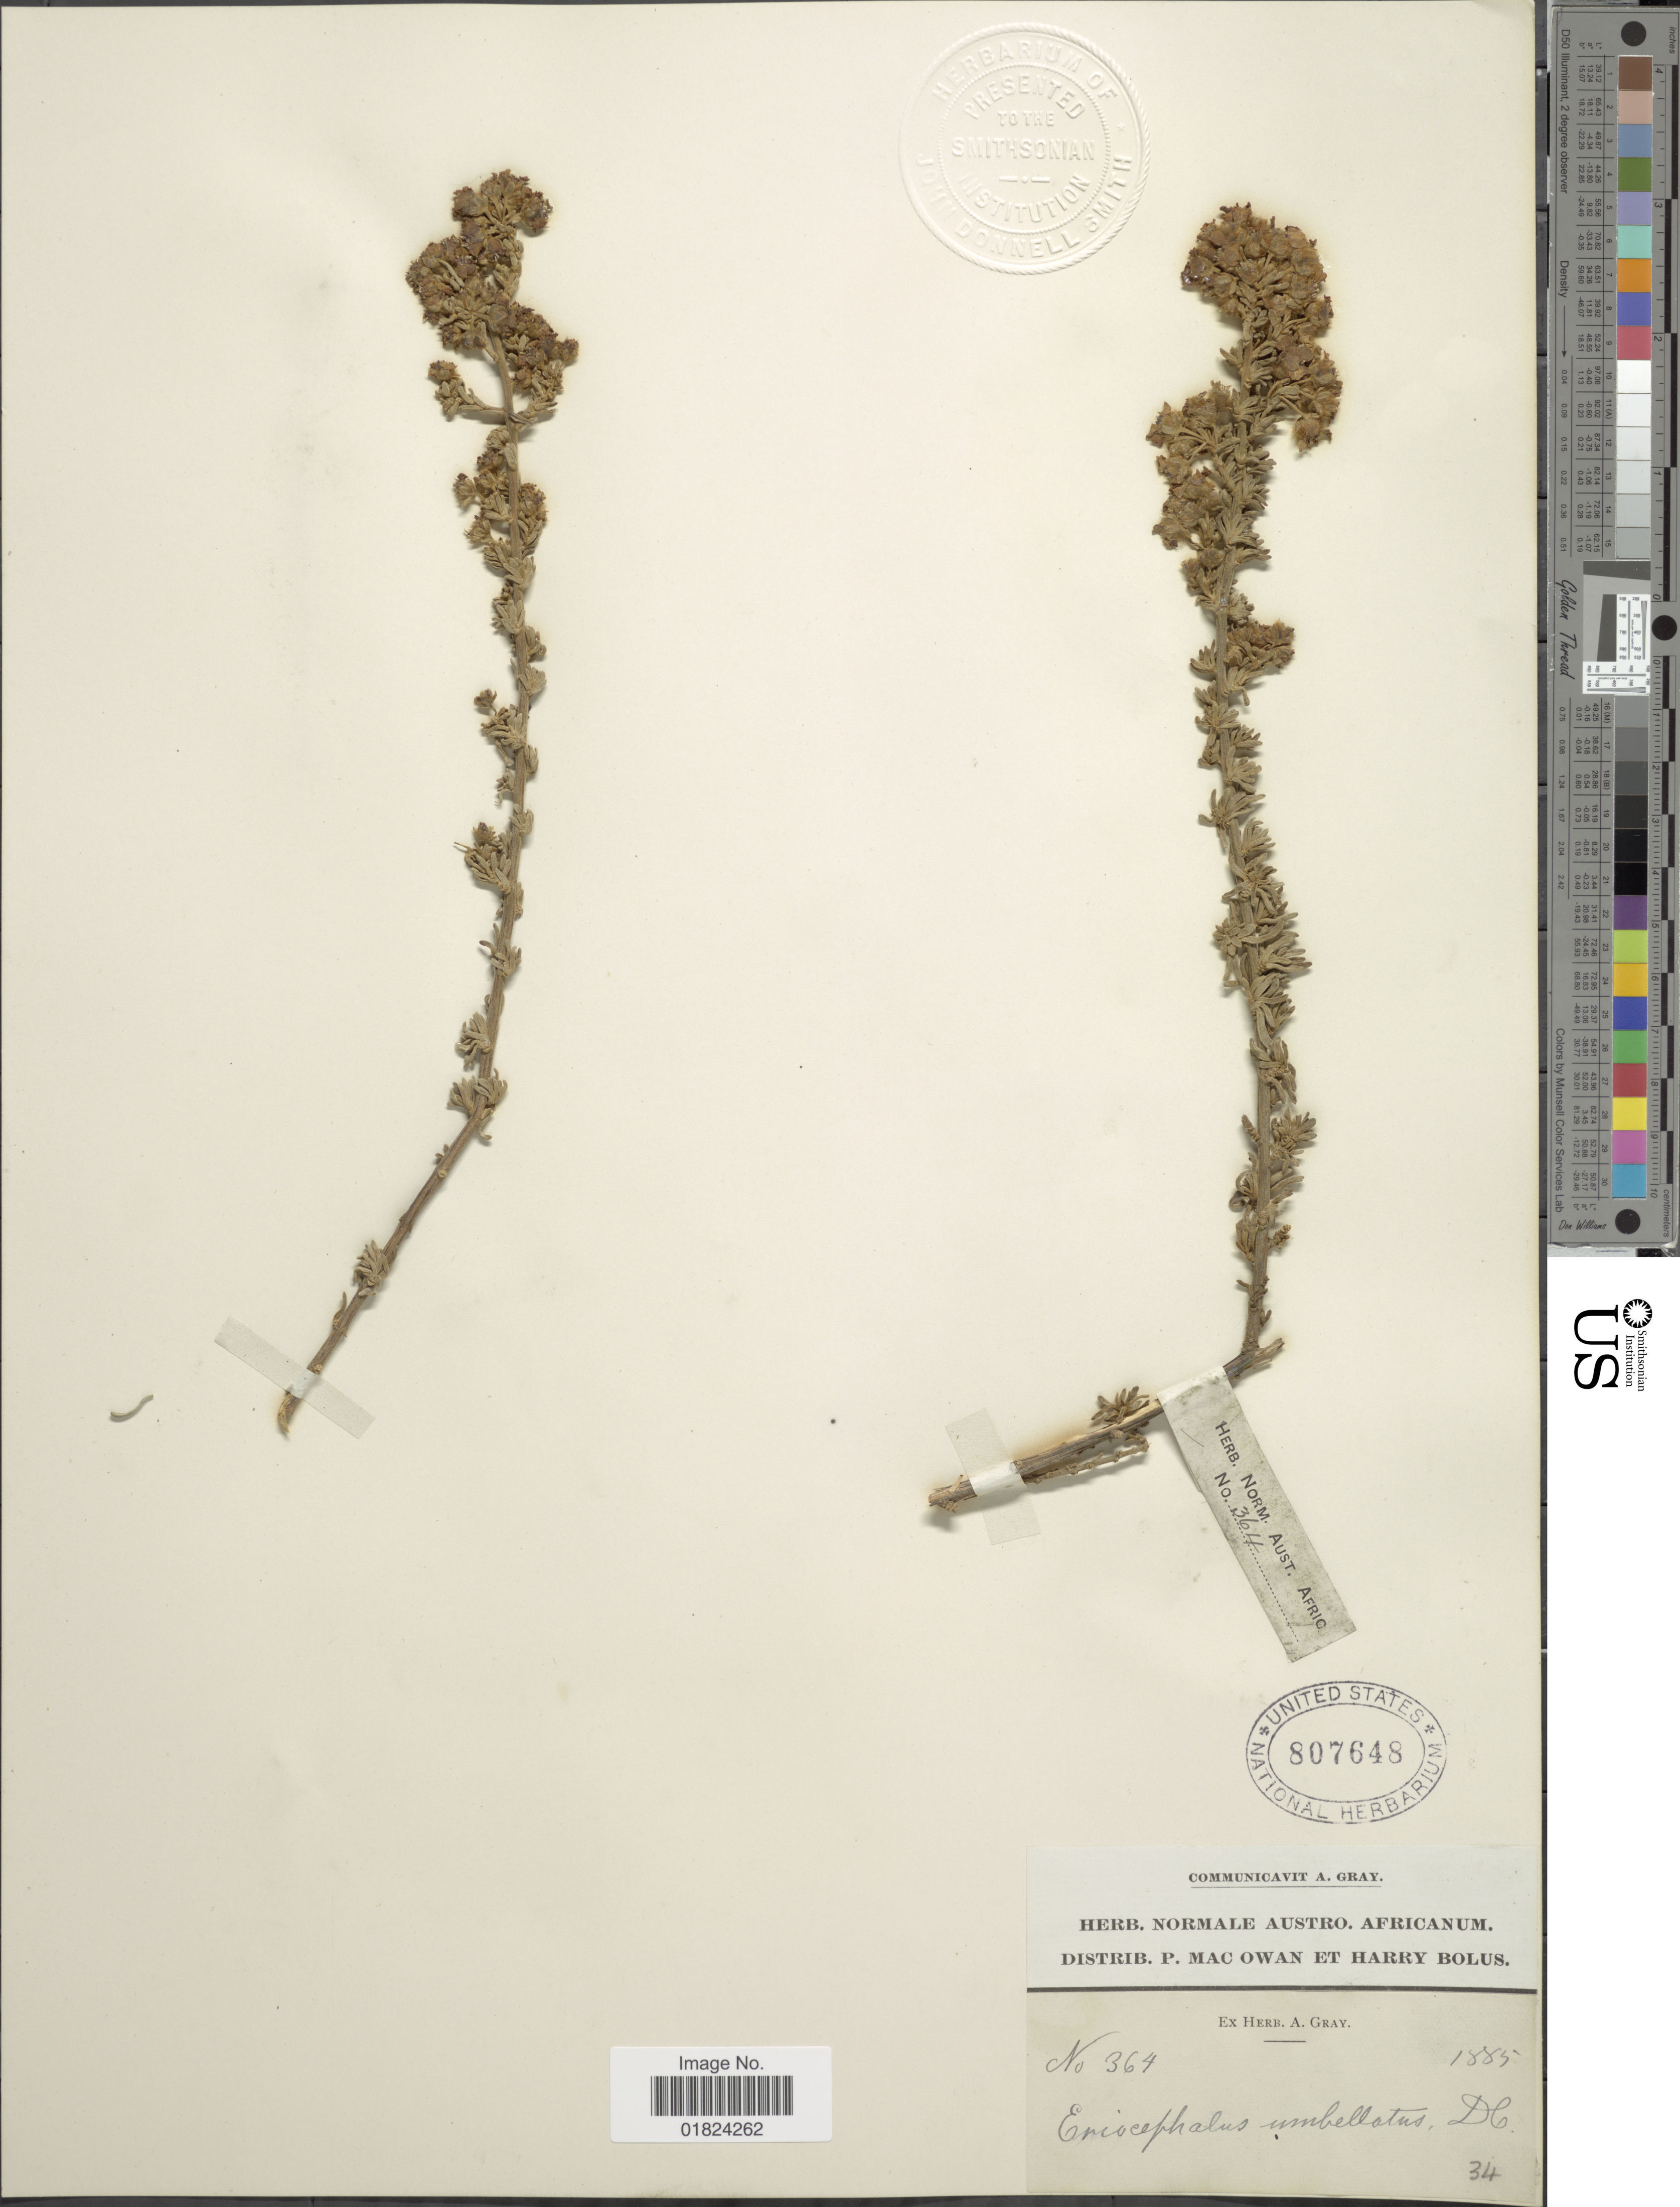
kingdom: Plantae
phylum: Tracheophyta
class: Magnoliopsida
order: Asterales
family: Asteraceae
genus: Eriocephalus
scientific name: Eriocephalus africanus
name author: L.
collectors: ex Herb. A. Gray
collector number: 364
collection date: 1885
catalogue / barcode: US 807648